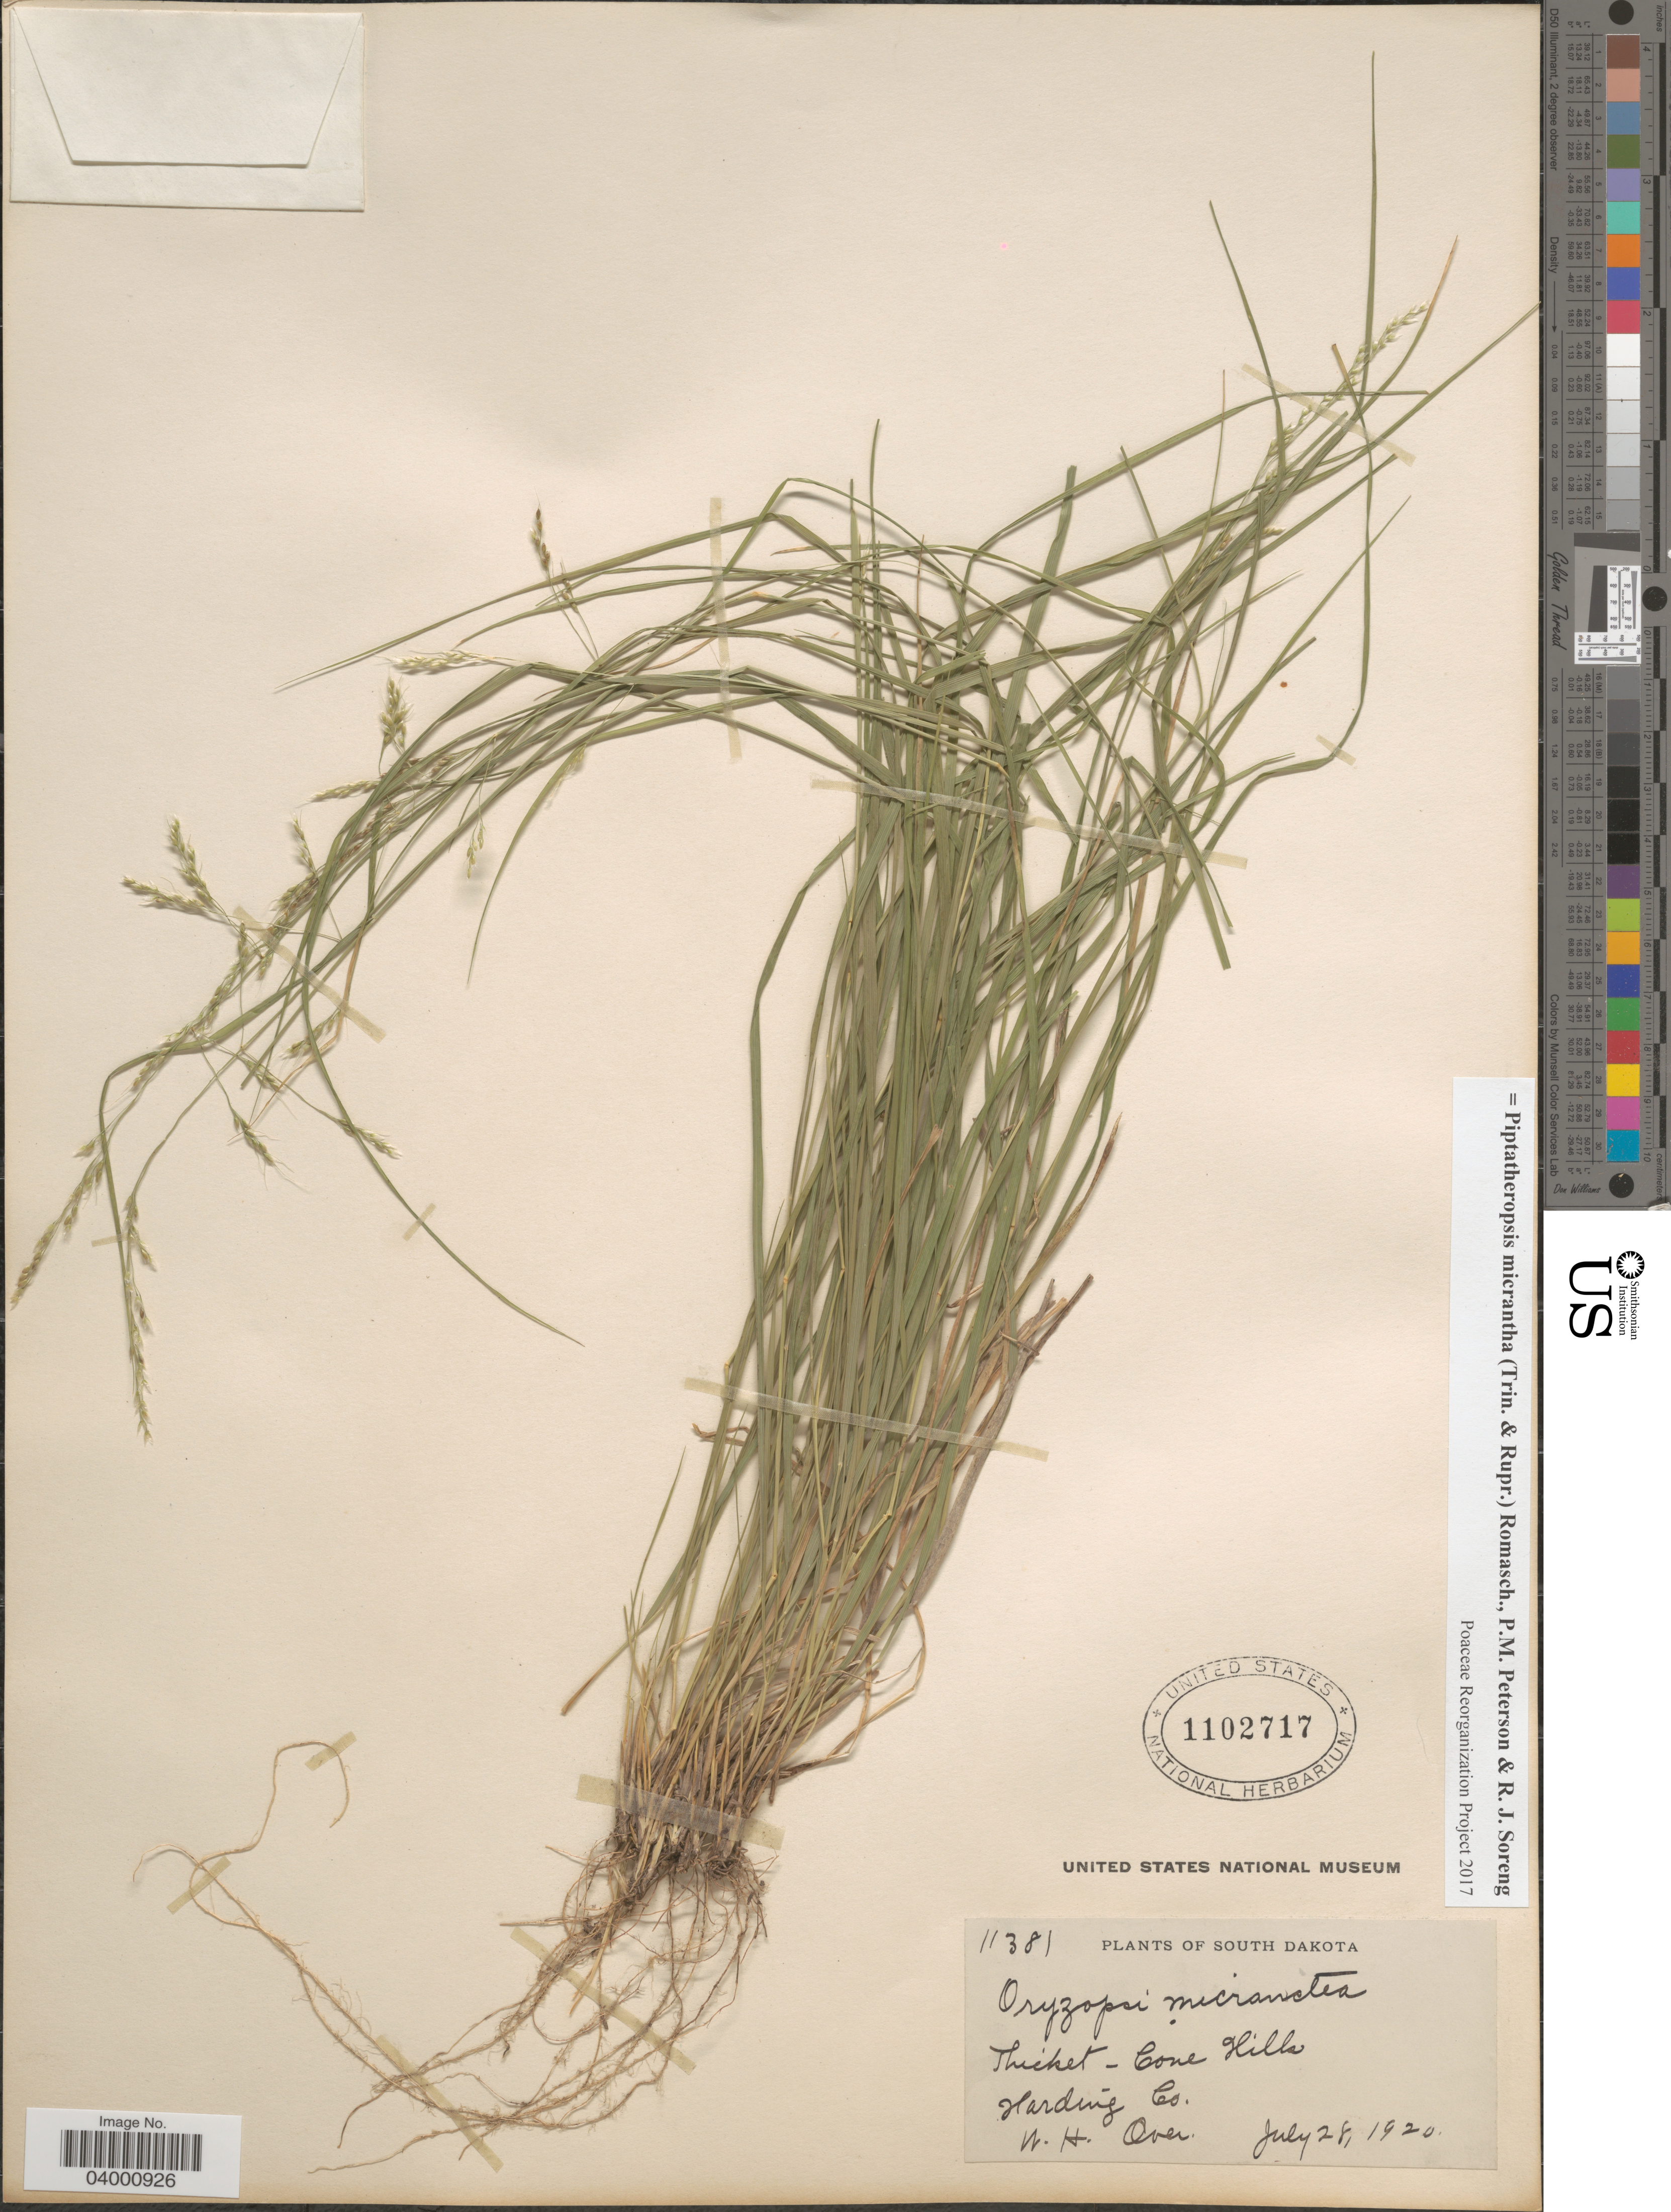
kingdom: Plantae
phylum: Tracheophyta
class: Liliopsida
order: Poales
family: Poaceae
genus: Piptatheropsis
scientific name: Piptatheropsis micrantha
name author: (Trin. & Rupr.) Romasch.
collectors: W. Over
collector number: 11381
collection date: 1920-07-28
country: United States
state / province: South Dakota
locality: Thicket - Cone Hills. Harding Co.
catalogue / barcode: US 1102717